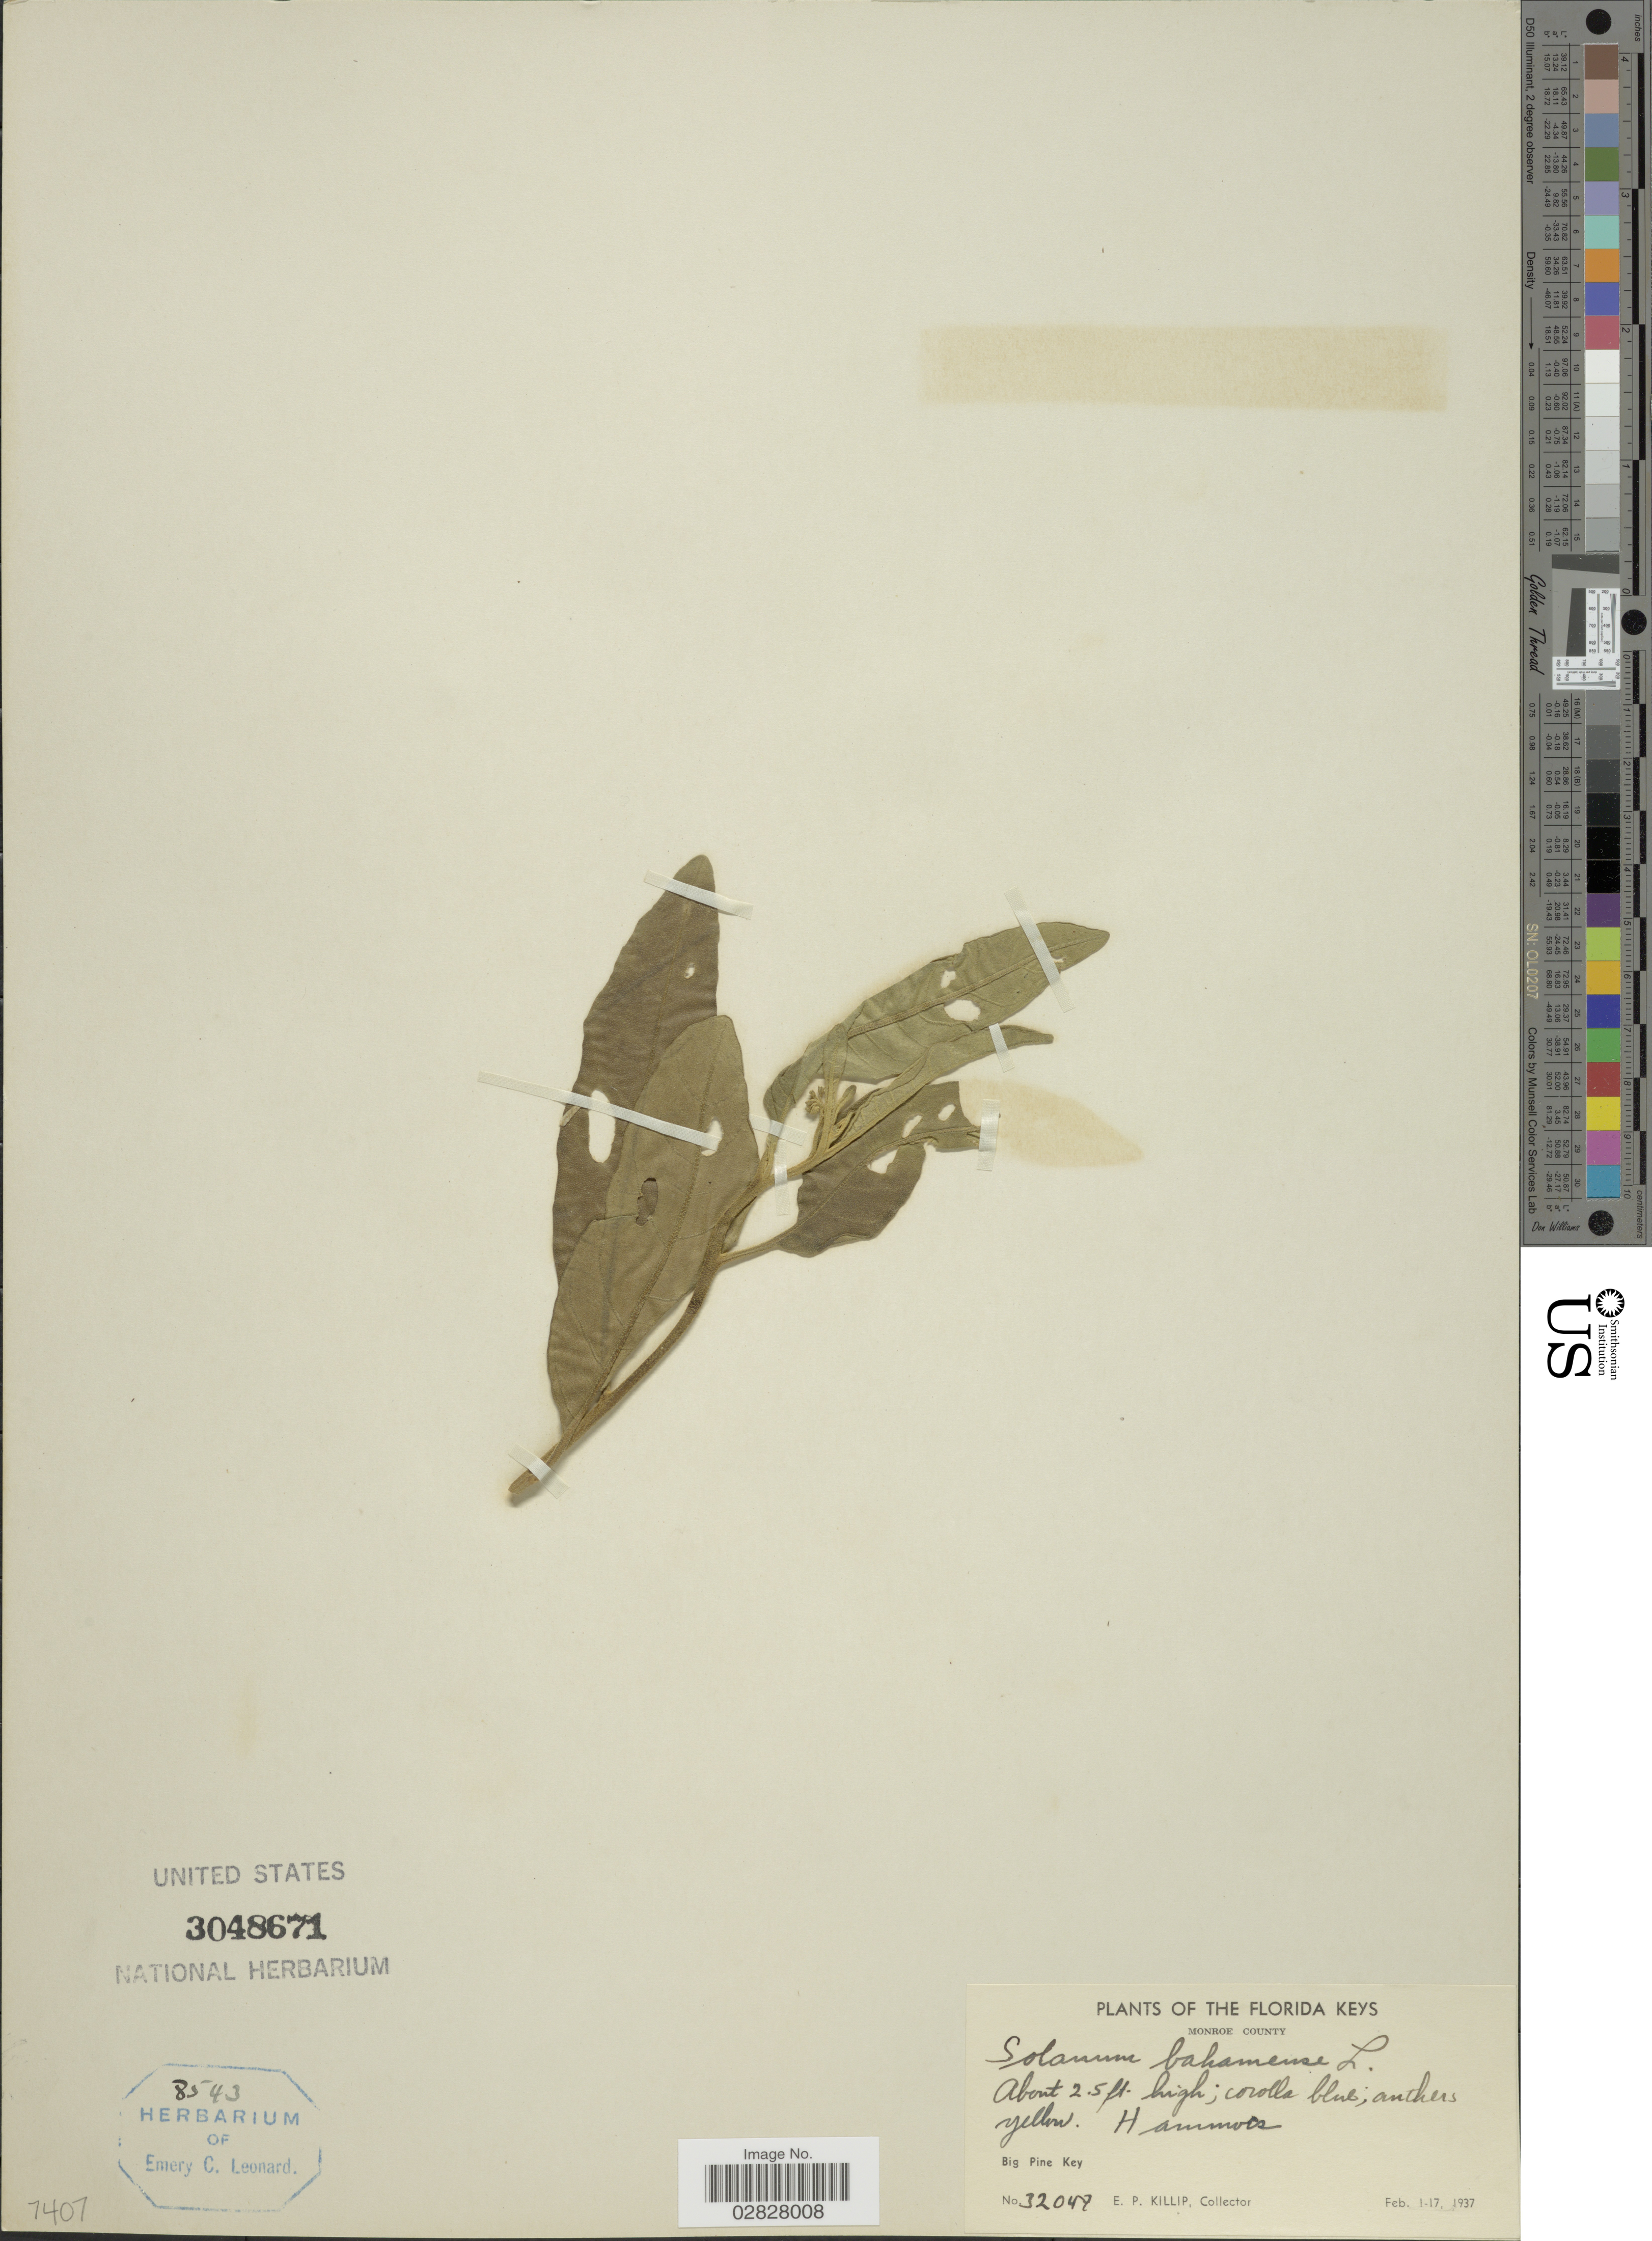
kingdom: Plantae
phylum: Tracheophyta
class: Magnoliopsida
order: Solanales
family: Solanaceae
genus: Solanum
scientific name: Solanum bahamense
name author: L.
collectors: E. P. Killip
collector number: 32047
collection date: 1937-02-01/1937-02-17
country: United States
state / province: Florida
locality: Florida Keys. Monroe County. Hammocs. Big Pine Key.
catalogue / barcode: US 3048671